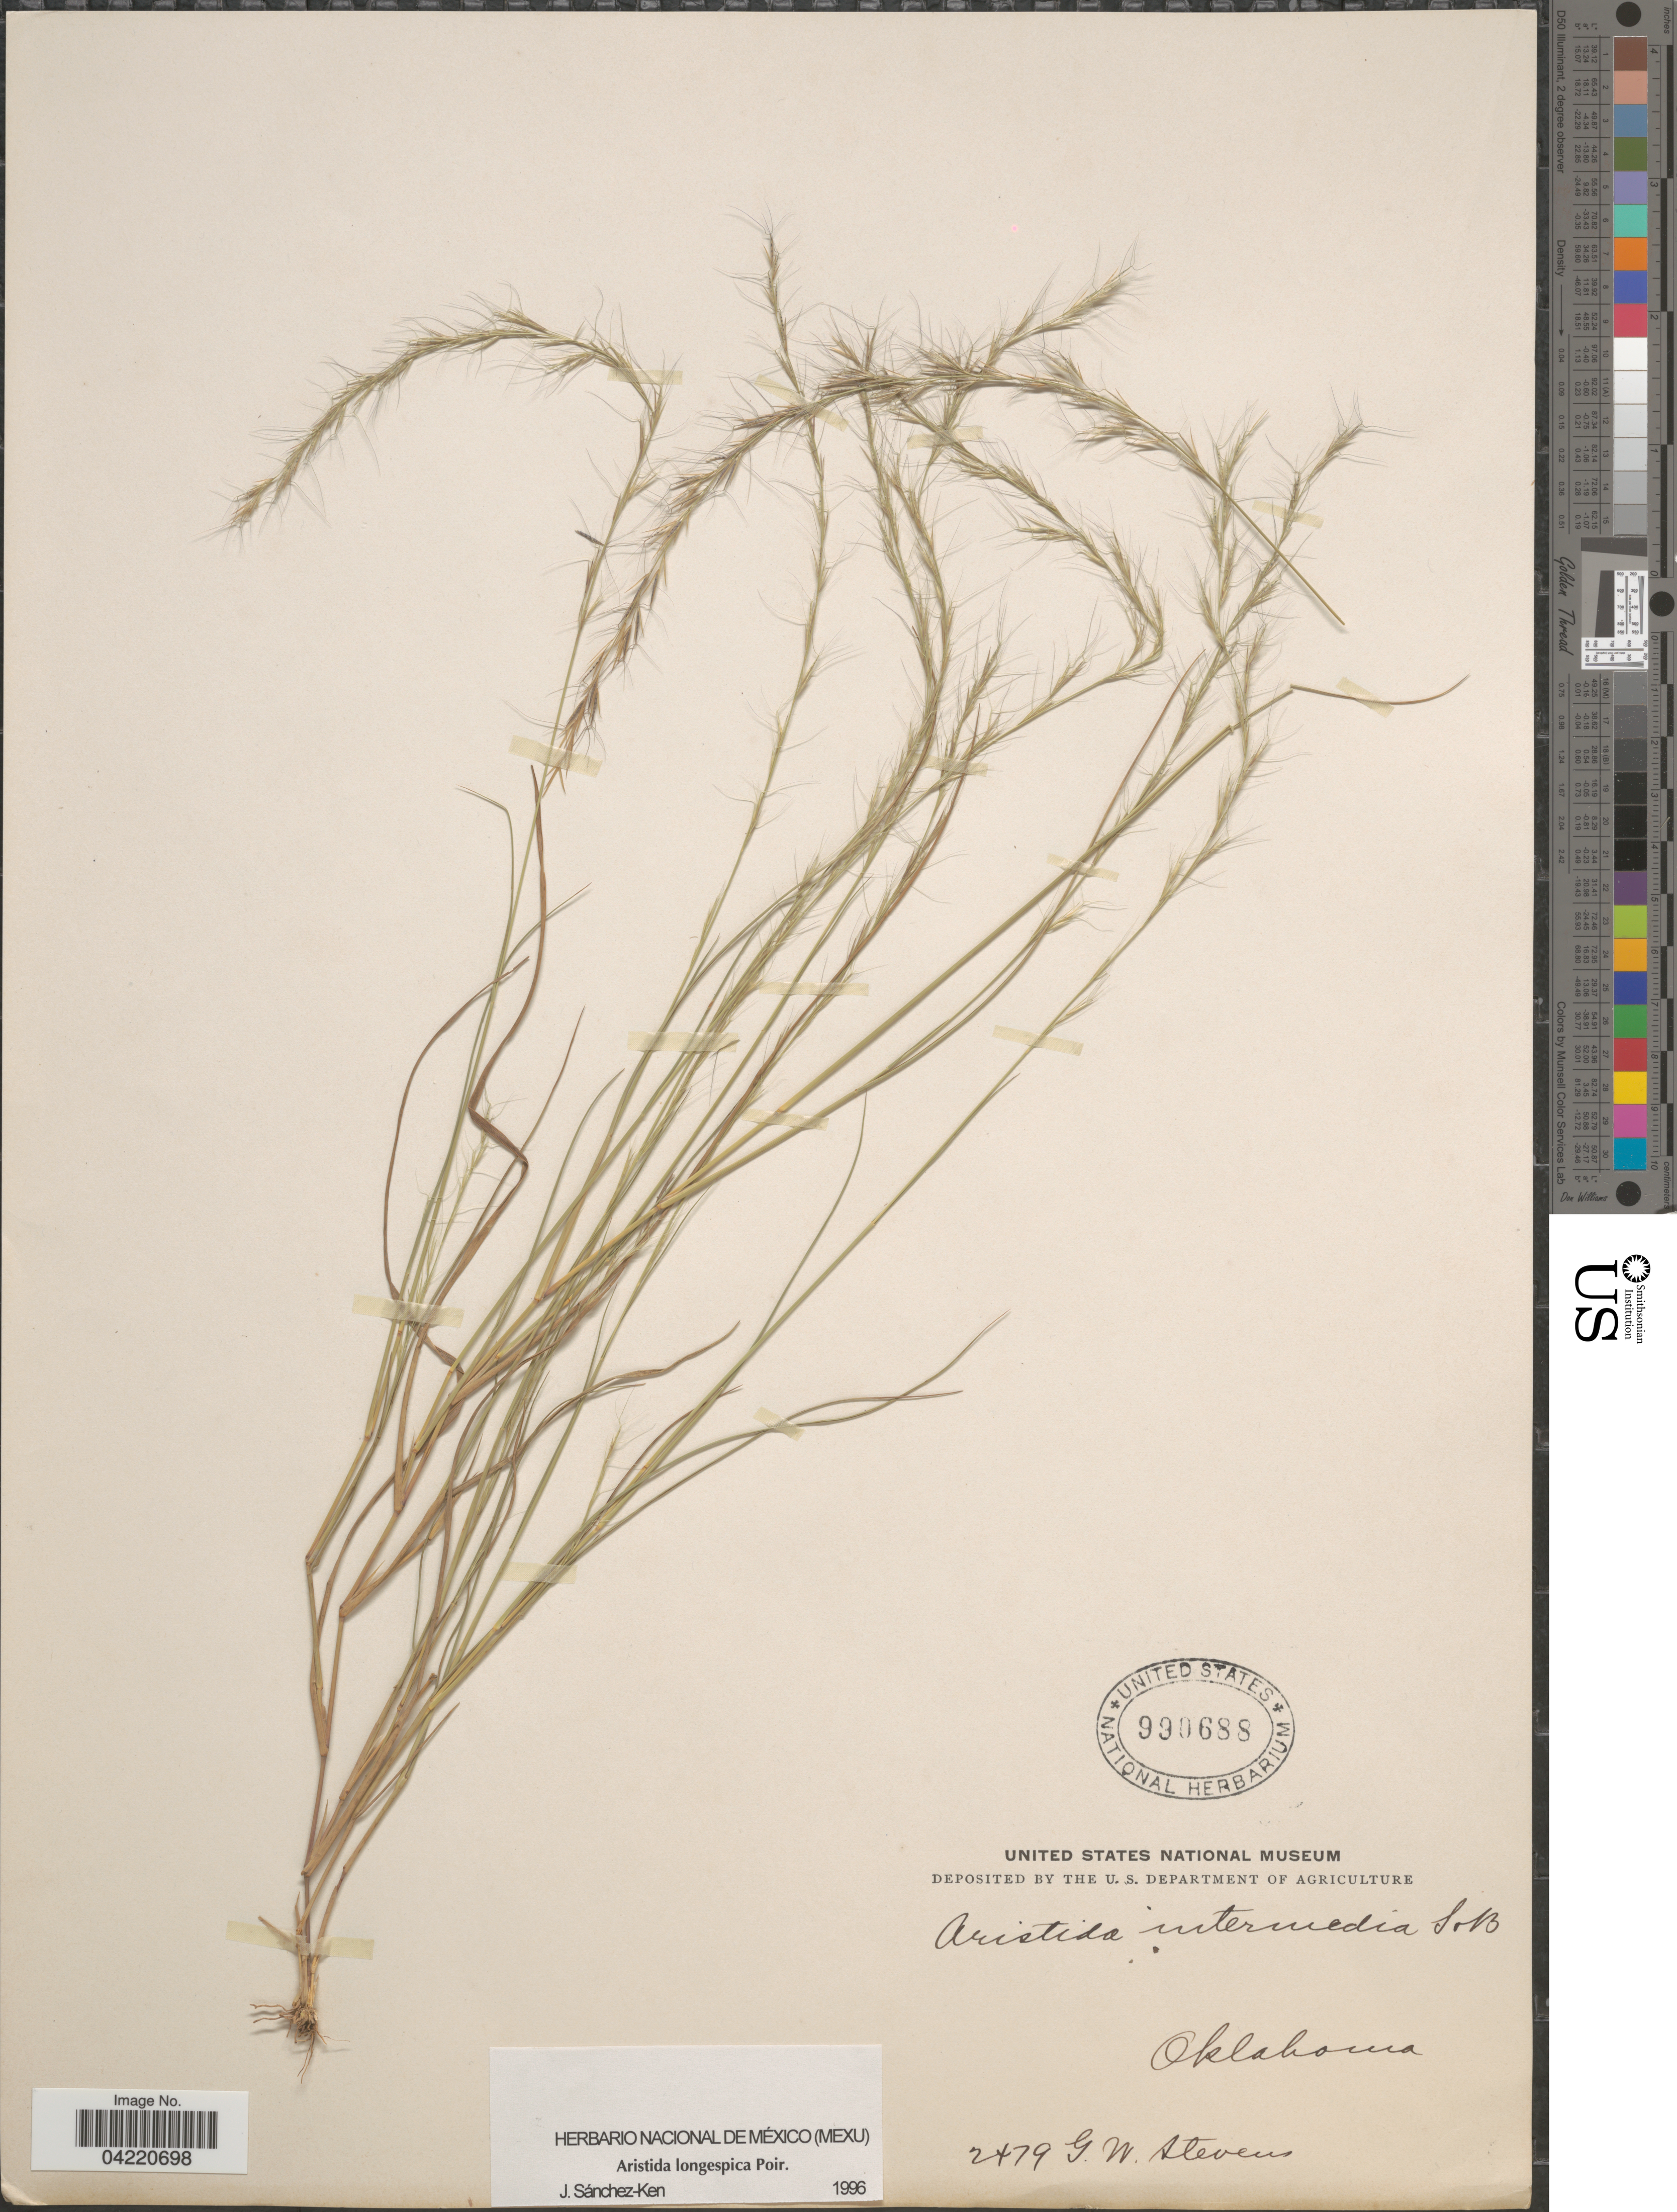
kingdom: Plantae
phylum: Tracheophyta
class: Liliopsida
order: Poales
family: Poaceae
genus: Aristida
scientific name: Aristida longespica var. longespica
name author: Poir.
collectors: G. W. Stevens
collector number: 2479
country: United States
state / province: Oklahoma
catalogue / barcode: US 990688